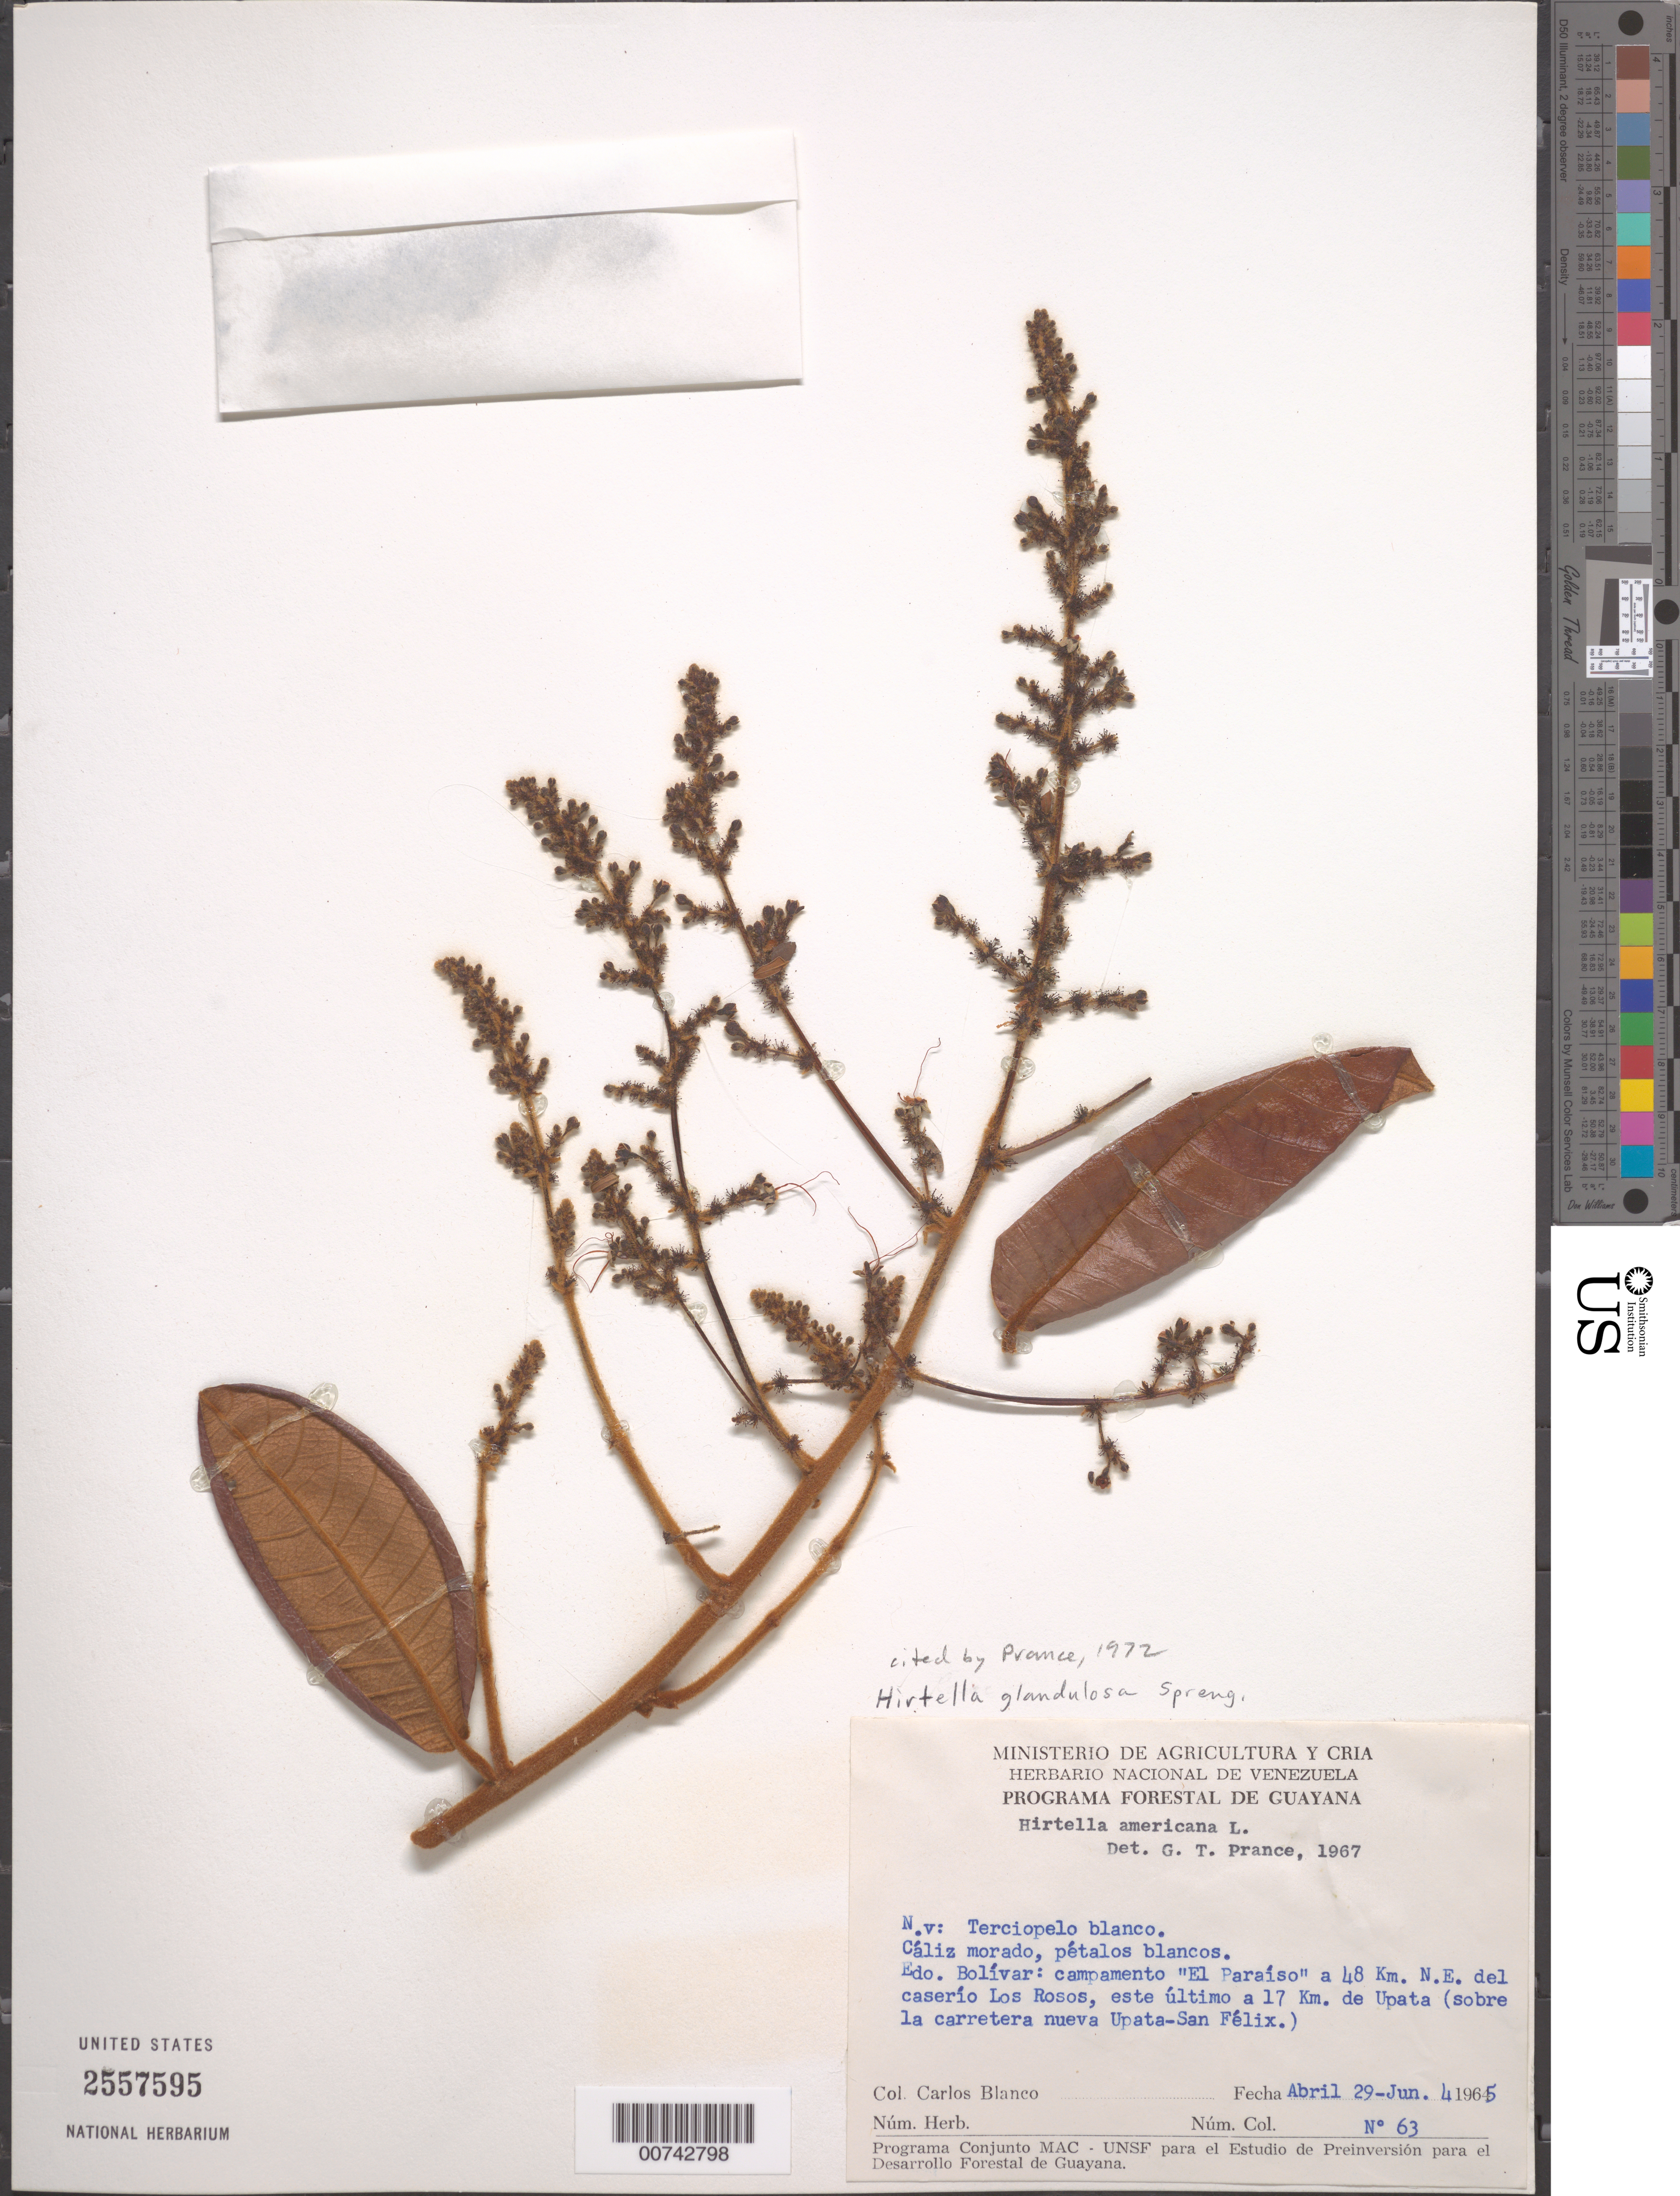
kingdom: Plantae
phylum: Tracheophyta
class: Magnoliopsida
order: Malpighiales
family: Chrysobalanaceae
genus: Hirtella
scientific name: Hirtella glandulosa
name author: Spreng.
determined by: Prance, G. T.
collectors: C. A. Blanco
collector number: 63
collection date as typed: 29-Apr-65 to June 4 1965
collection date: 1965-04-29/1965-06-04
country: Venezuela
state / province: Bolívar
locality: Campamento "El Paraiso" a 48 km NE del caserío Los Rosos, este ultimo aprox. 17 km de Upata (sobre la carretera nueva Upata-San Felix)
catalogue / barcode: US 2557595